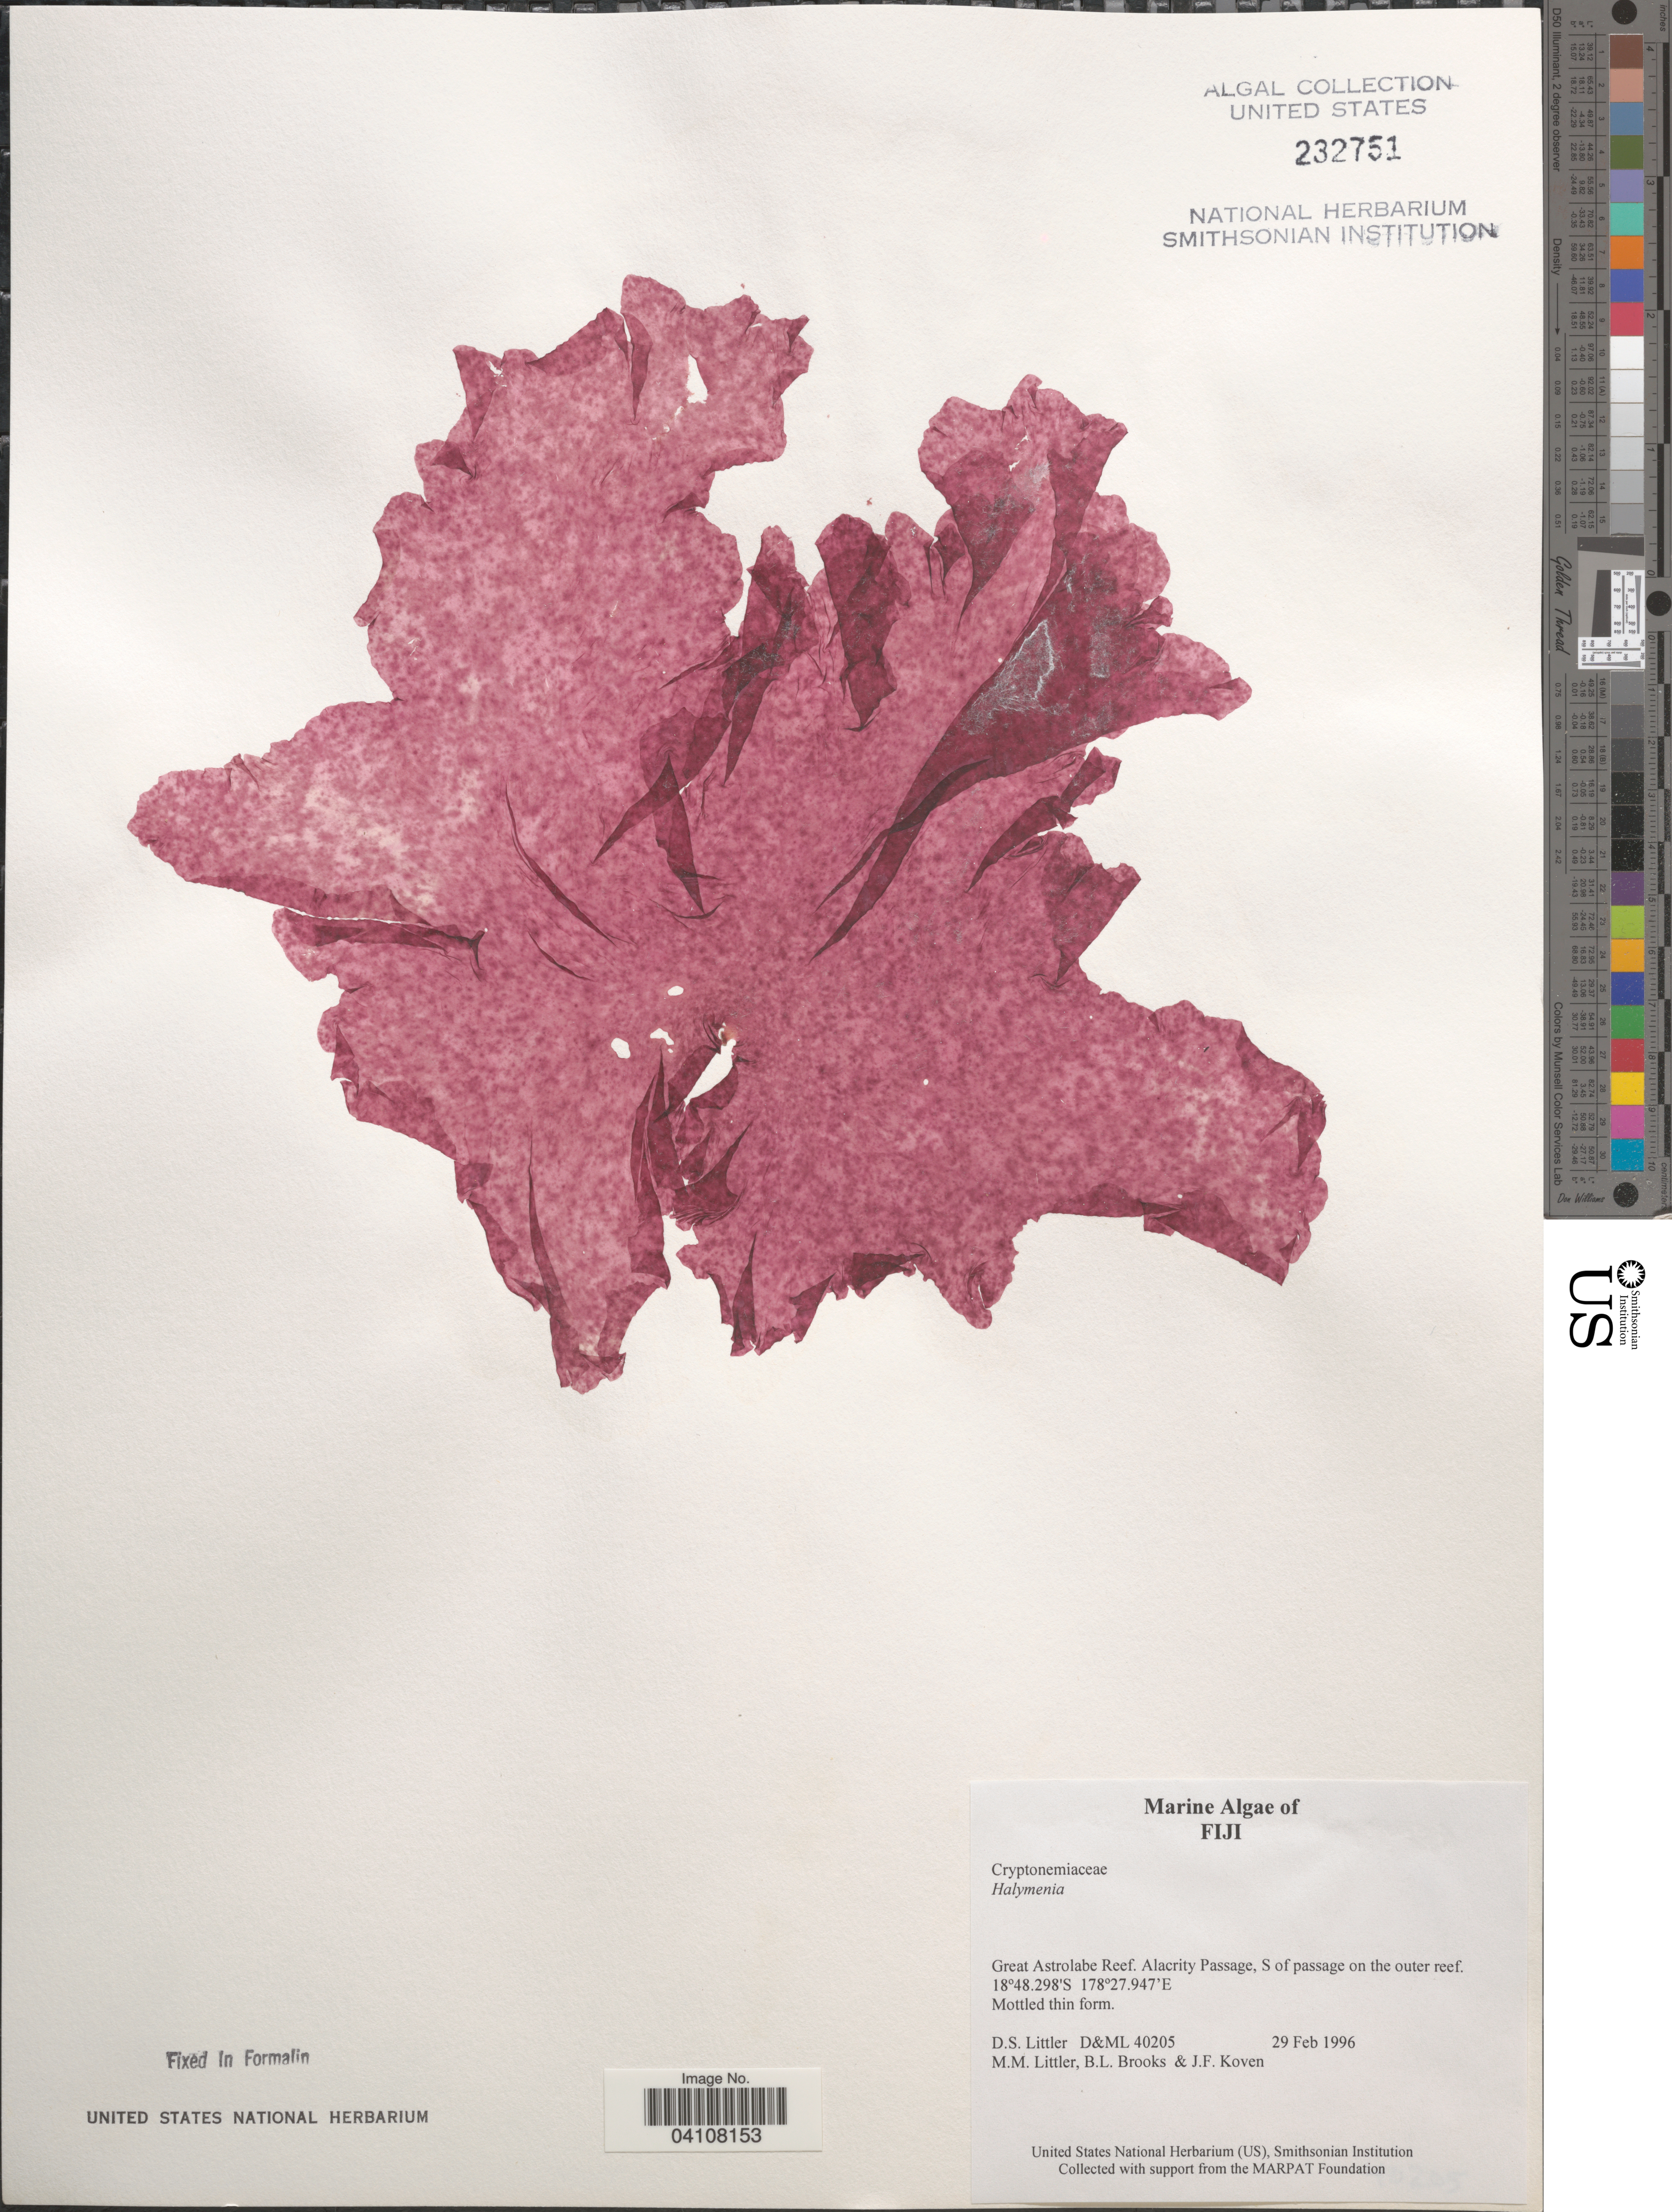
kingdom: Plantae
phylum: Rhodophyta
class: Florideophyceae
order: Halymeniales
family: Halymeniaceae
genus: Halymenia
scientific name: Halymenia sp.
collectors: D. S. Littler, B. Brooks & J. Koven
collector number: D&ML40205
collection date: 1996-02-29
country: Fiji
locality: Great Astrolabe Reef. Alacrity Passage, S of passage on the outer reef.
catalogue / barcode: US 232751